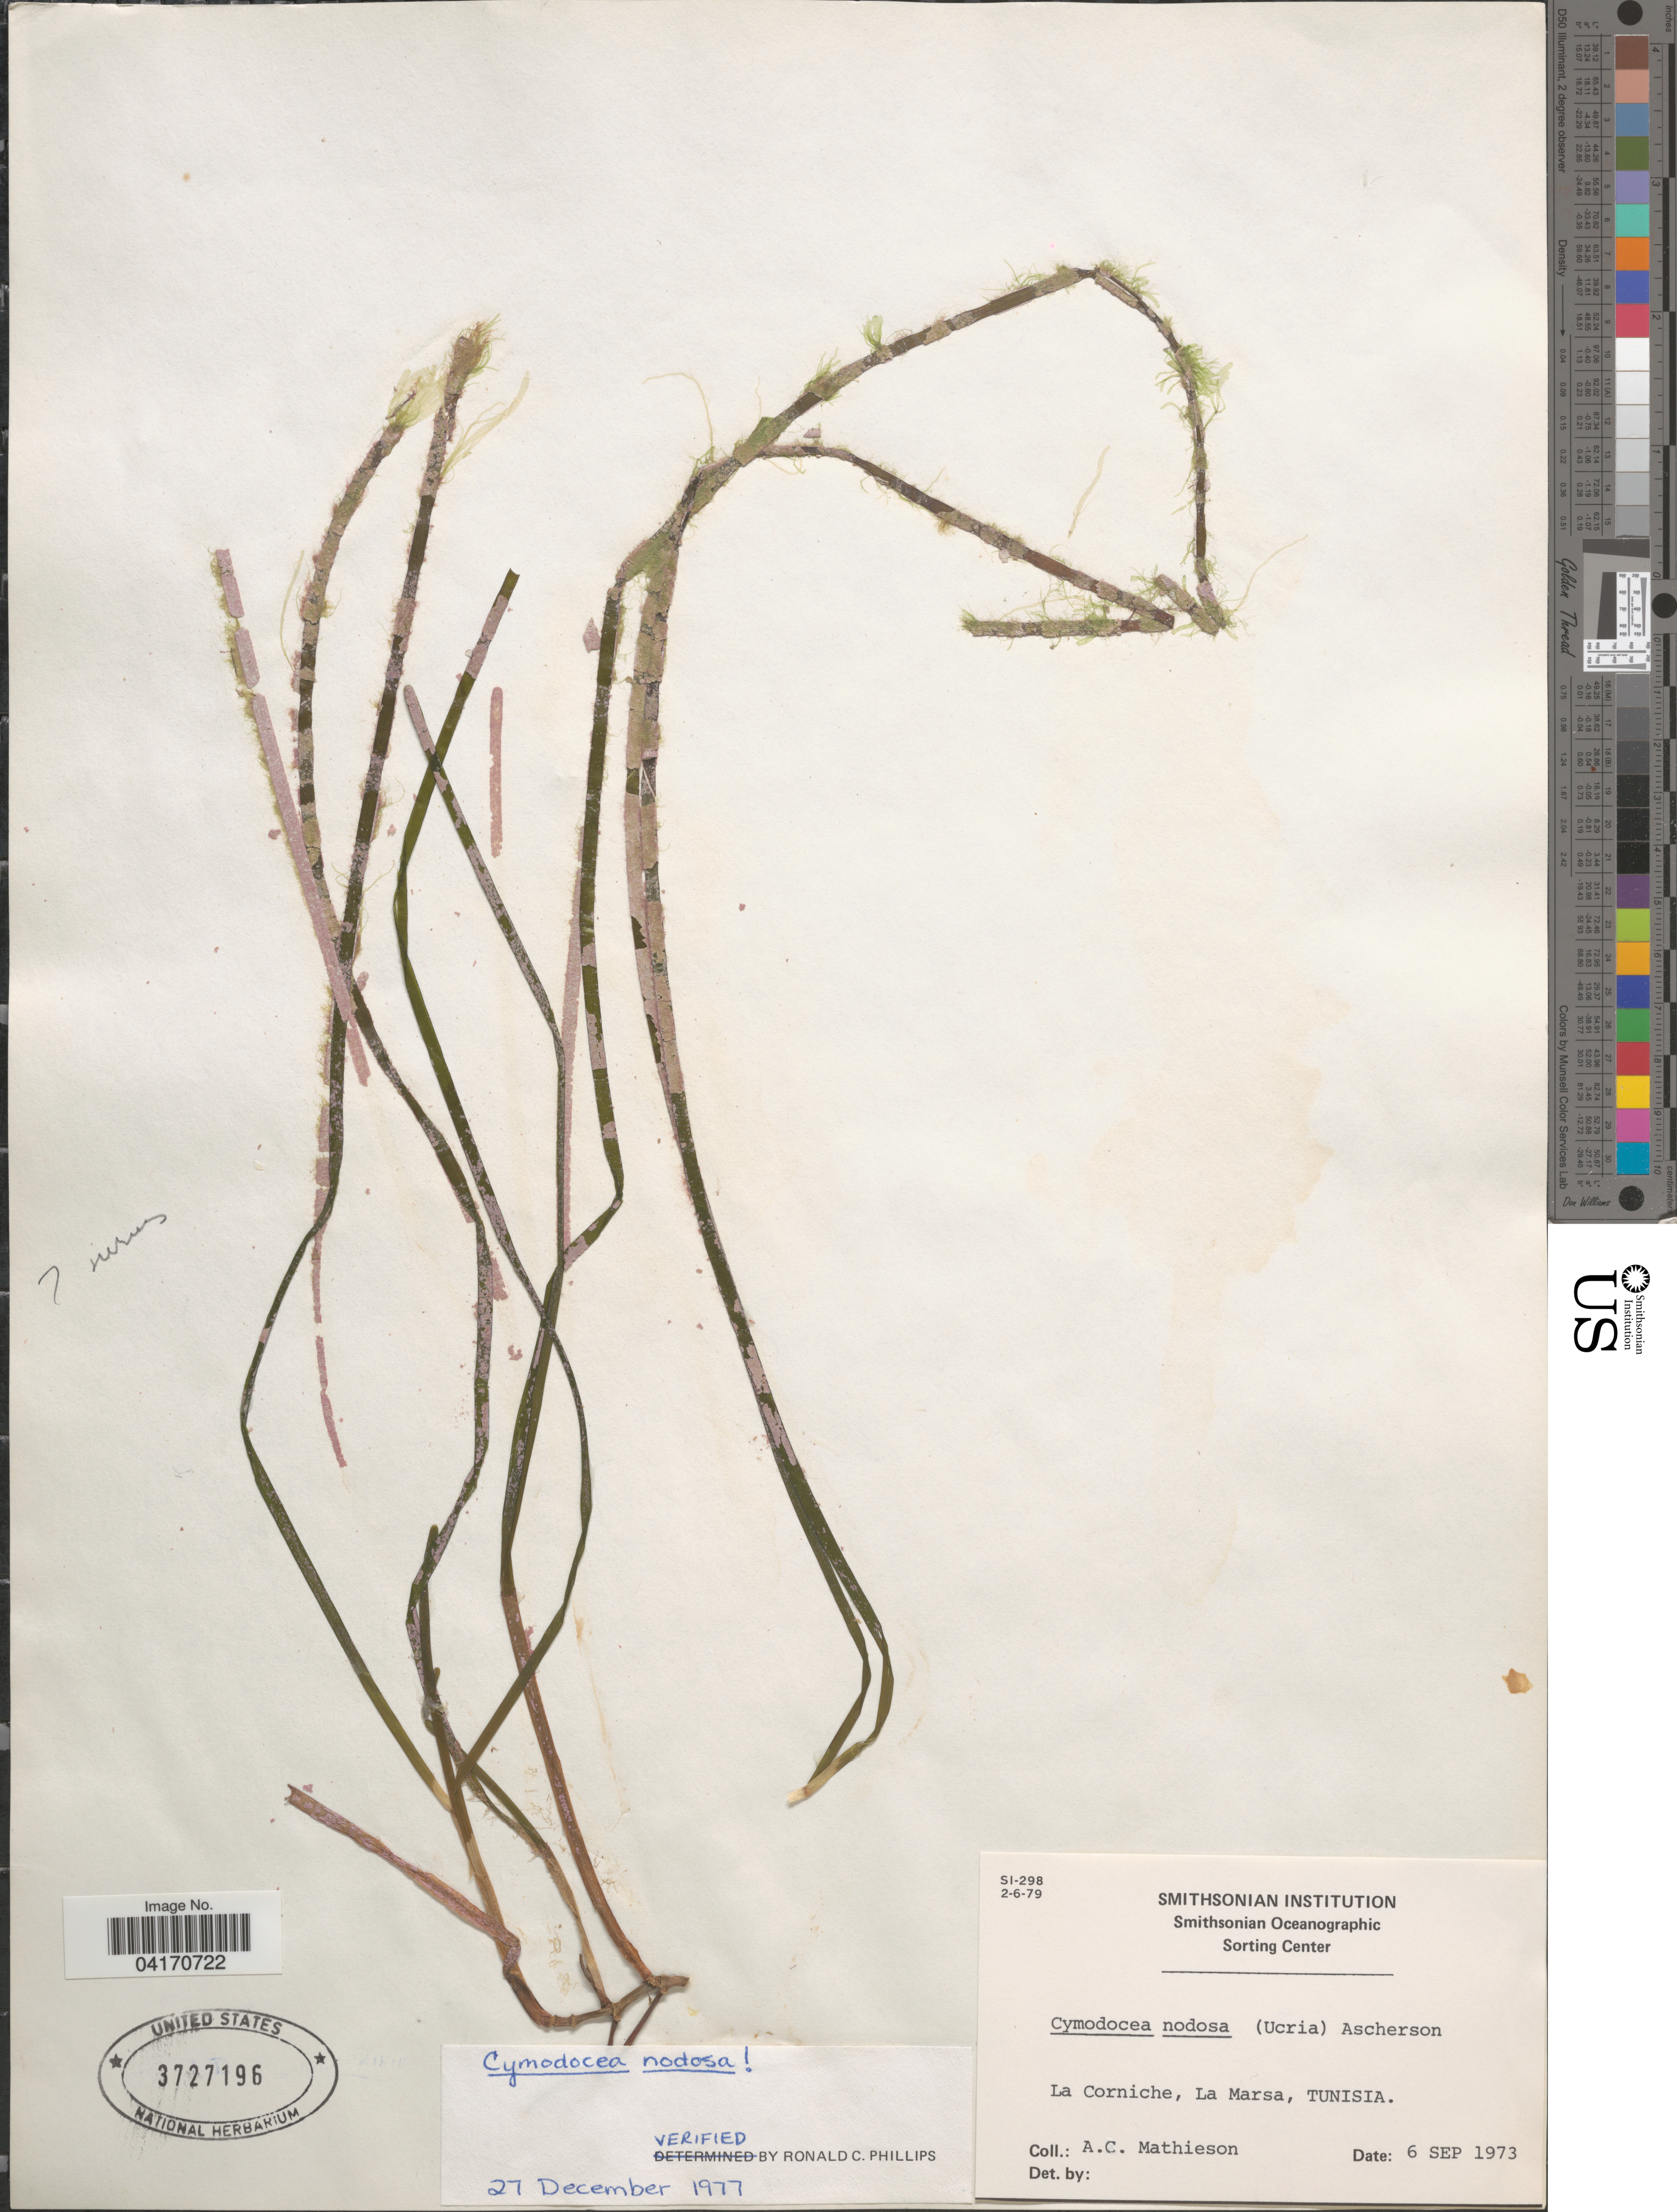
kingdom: Plantae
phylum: Tracheophyta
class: Liliopsida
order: Alismatales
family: Cymodoceaceae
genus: Cymodocea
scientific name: Cymodocea nodosa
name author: Asch.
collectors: A. C. Mathieson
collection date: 1973-09-06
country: Tunisia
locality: La Corniche, La Marsa.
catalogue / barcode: US 3727196